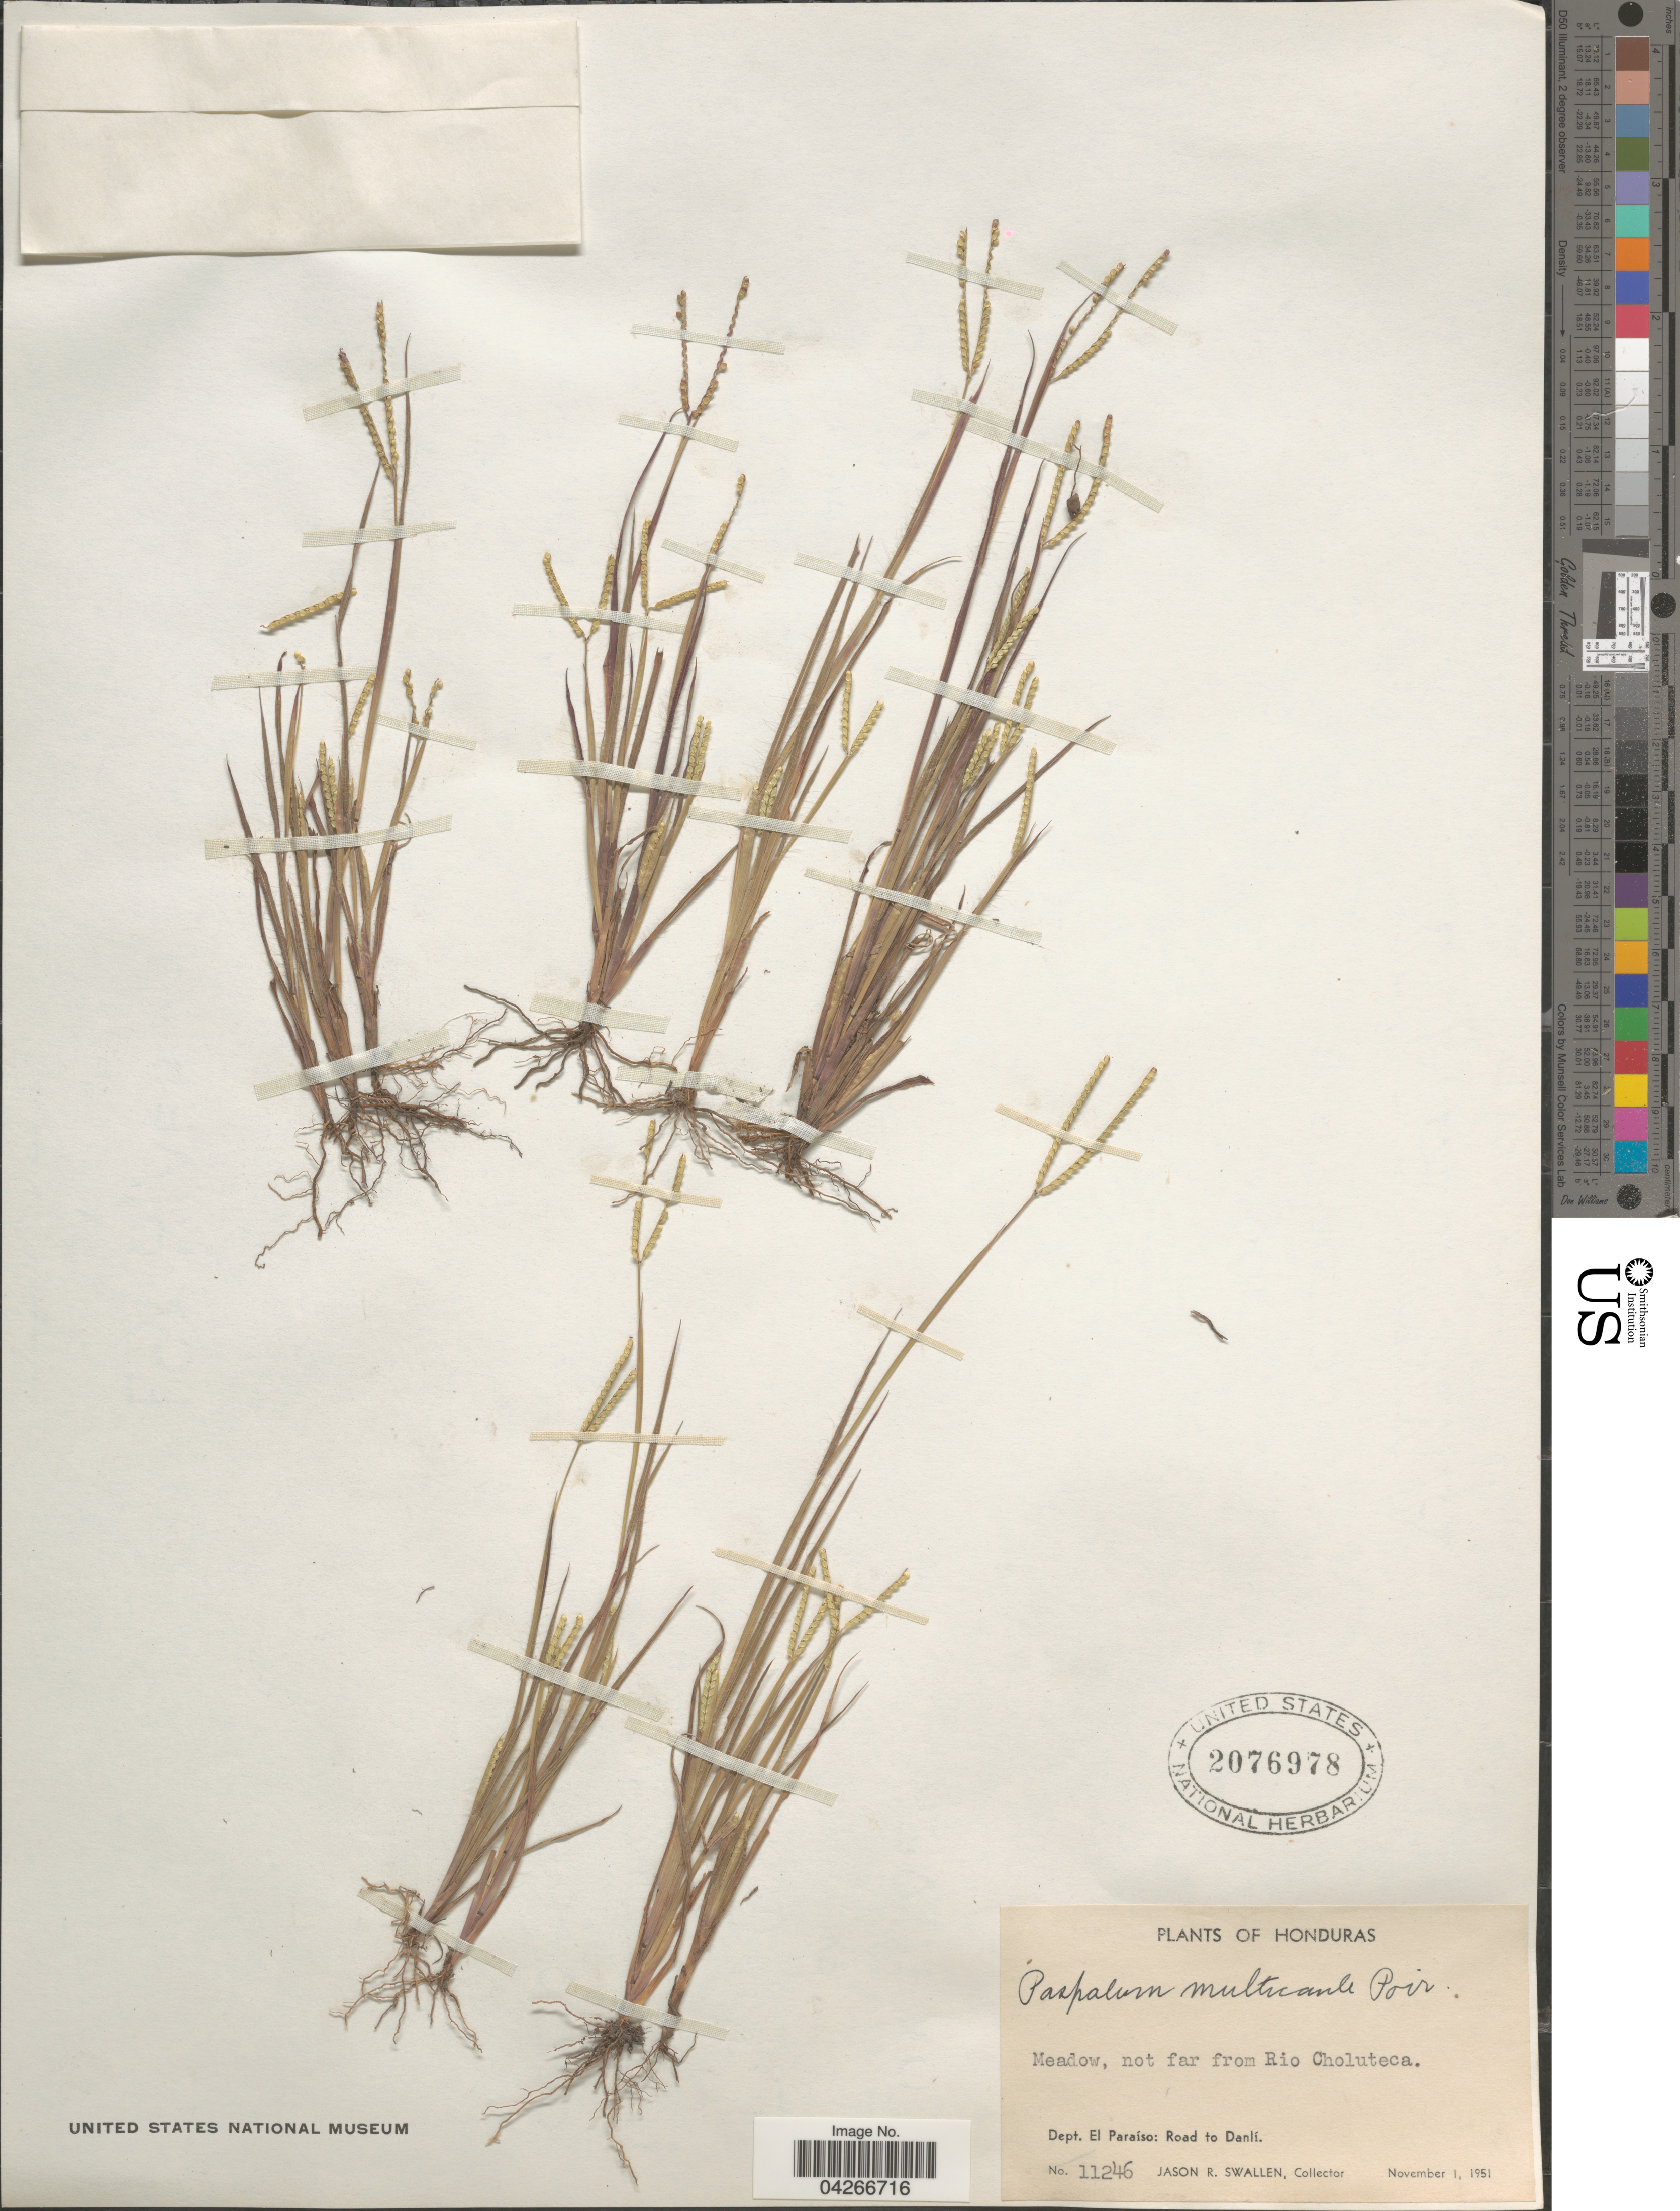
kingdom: Plantae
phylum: Tracheophyta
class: Liliopsida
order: Poales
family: Poaceae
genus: Paspalum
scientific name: Paspalum multicaule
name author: Poir. in Lam.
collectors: J. R. Swallen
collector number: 11246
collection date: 1951-11-01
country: Honduras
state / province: El Paraiso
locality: Meadow, not far from Rio Choluteca. Dept. El Paraíso: Road to Danlí.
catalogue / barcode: US 2076978